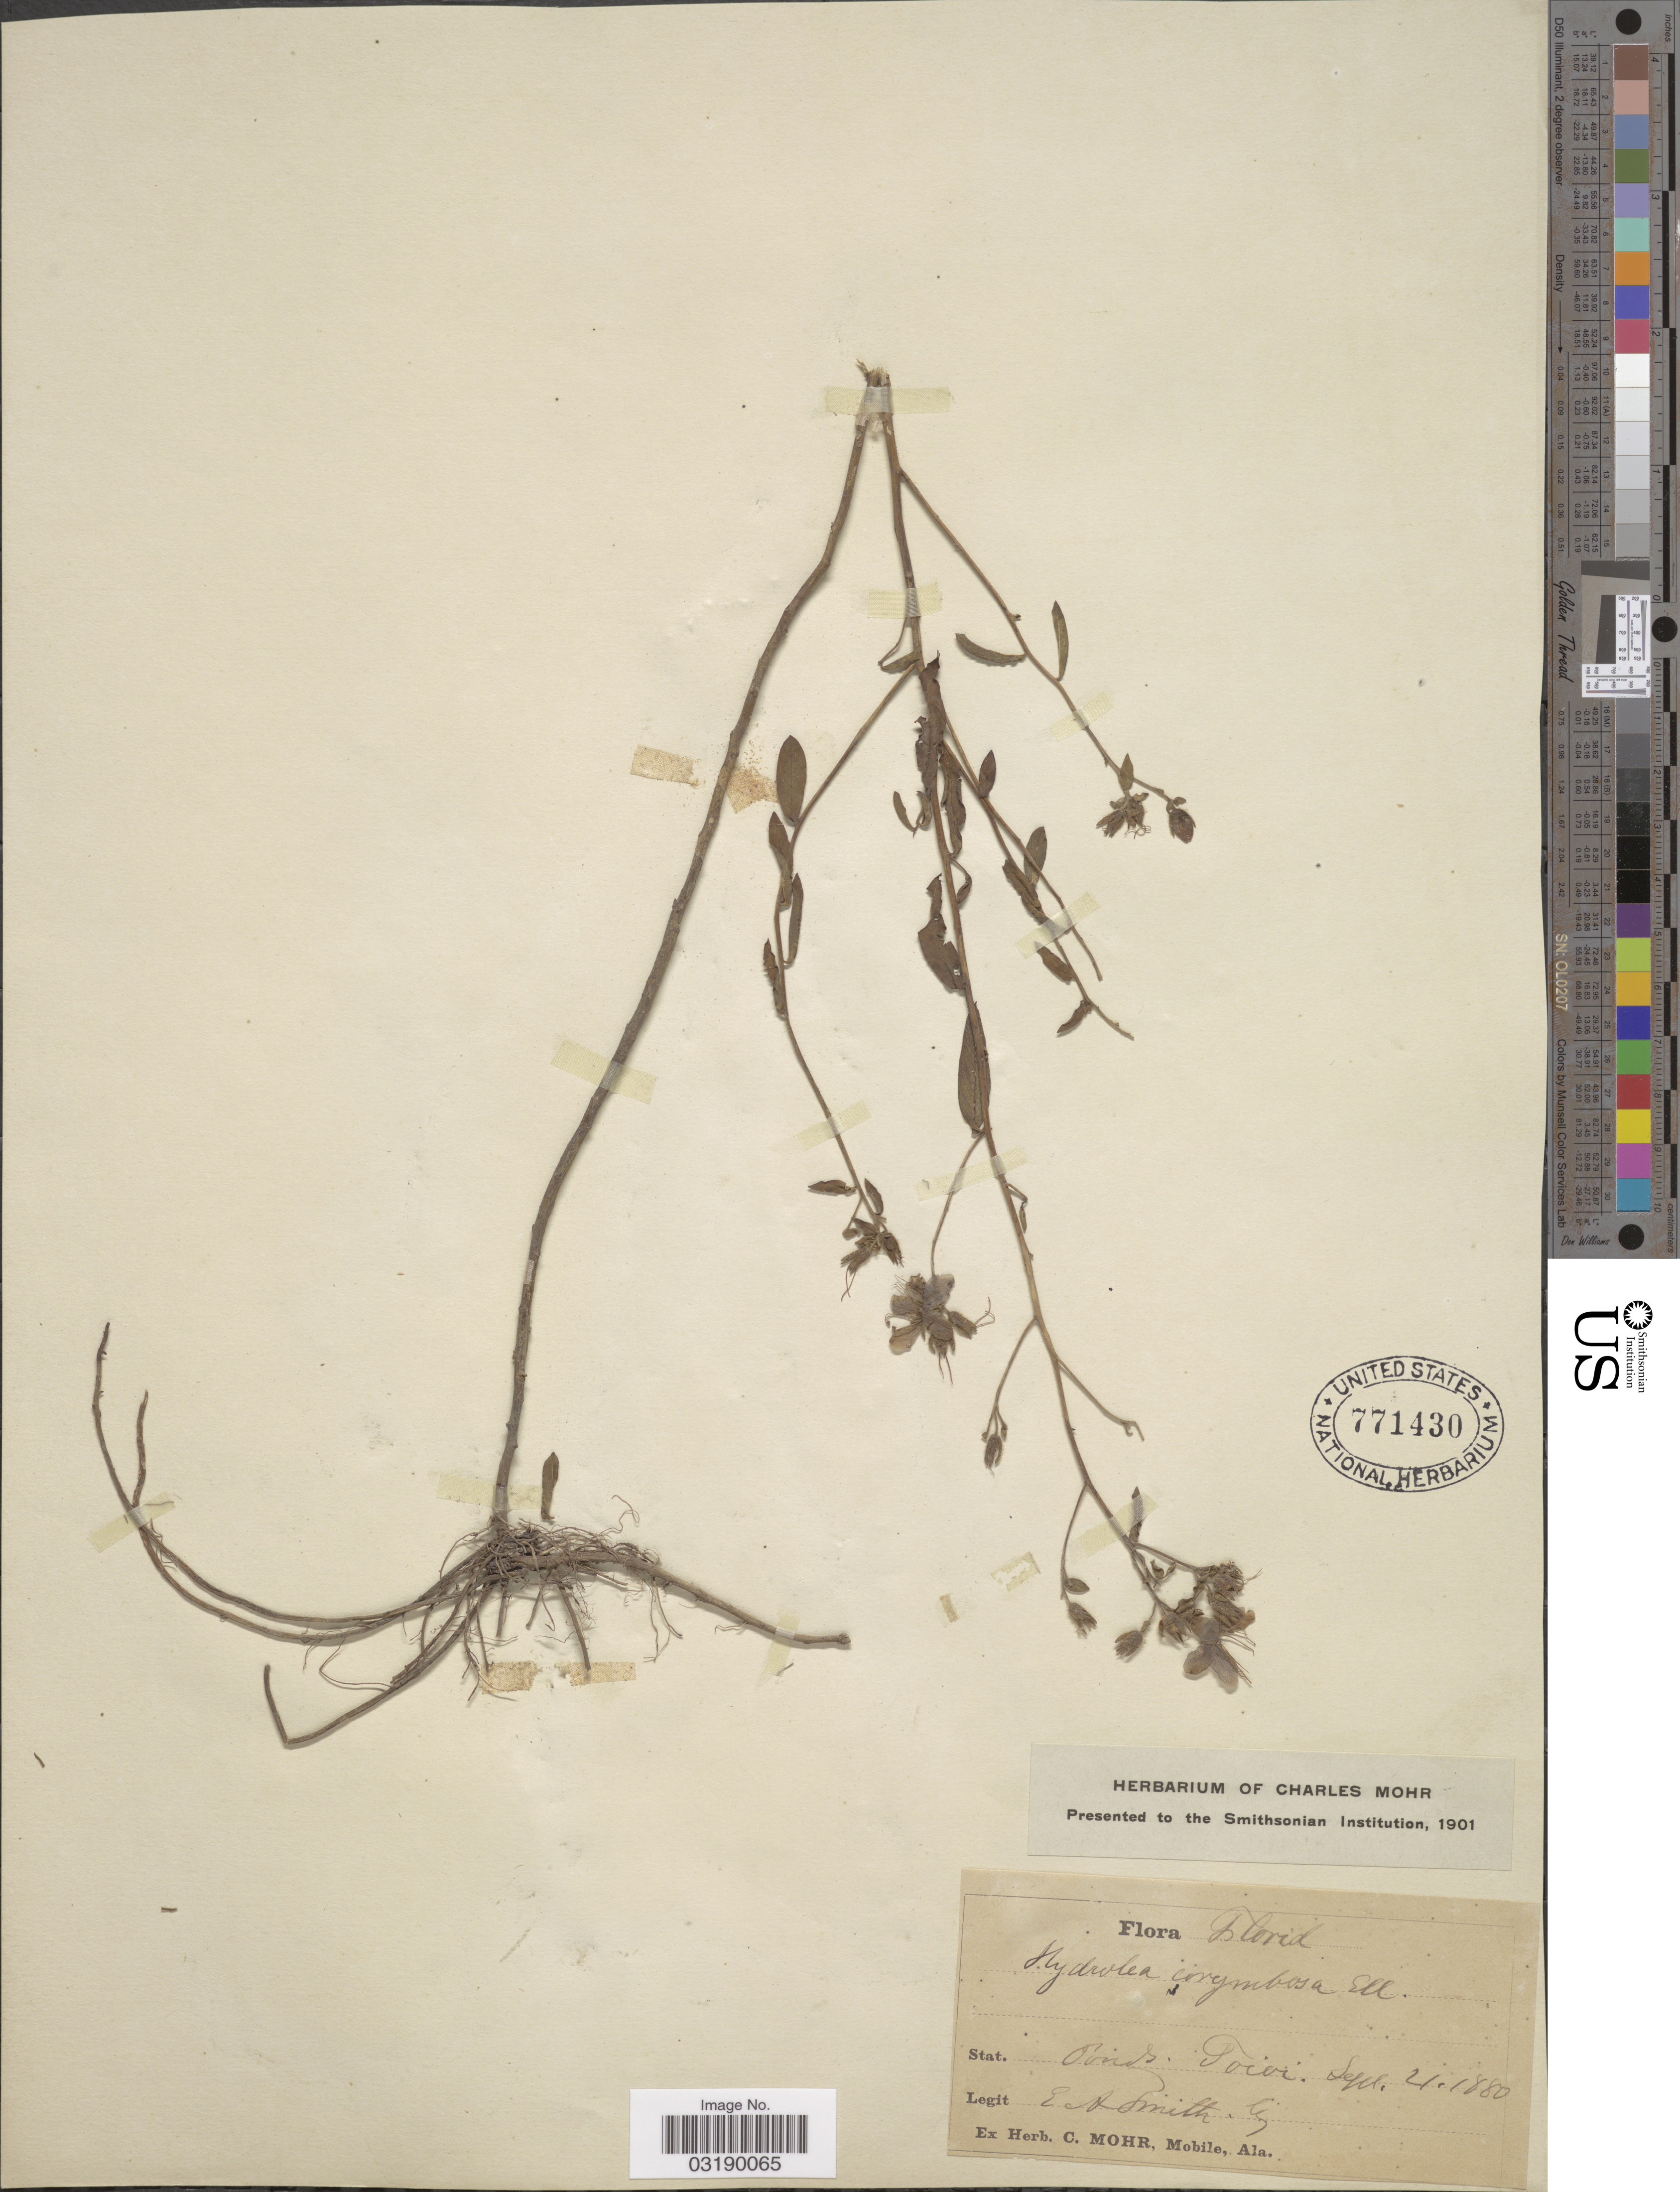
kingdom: Plantae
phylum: Tracheophyta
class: Magnoliopsida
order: Solanales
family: Hydroleaceae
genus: Hydrolea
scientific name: Hydrolea corymbosa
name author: J. Macbr. ex Elliott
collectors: E. A. Smith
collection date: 1880-09-21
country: United States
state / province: Florida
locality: Stat. Ponds [interpreted] Foier [interpreted].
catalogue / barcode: US 771430